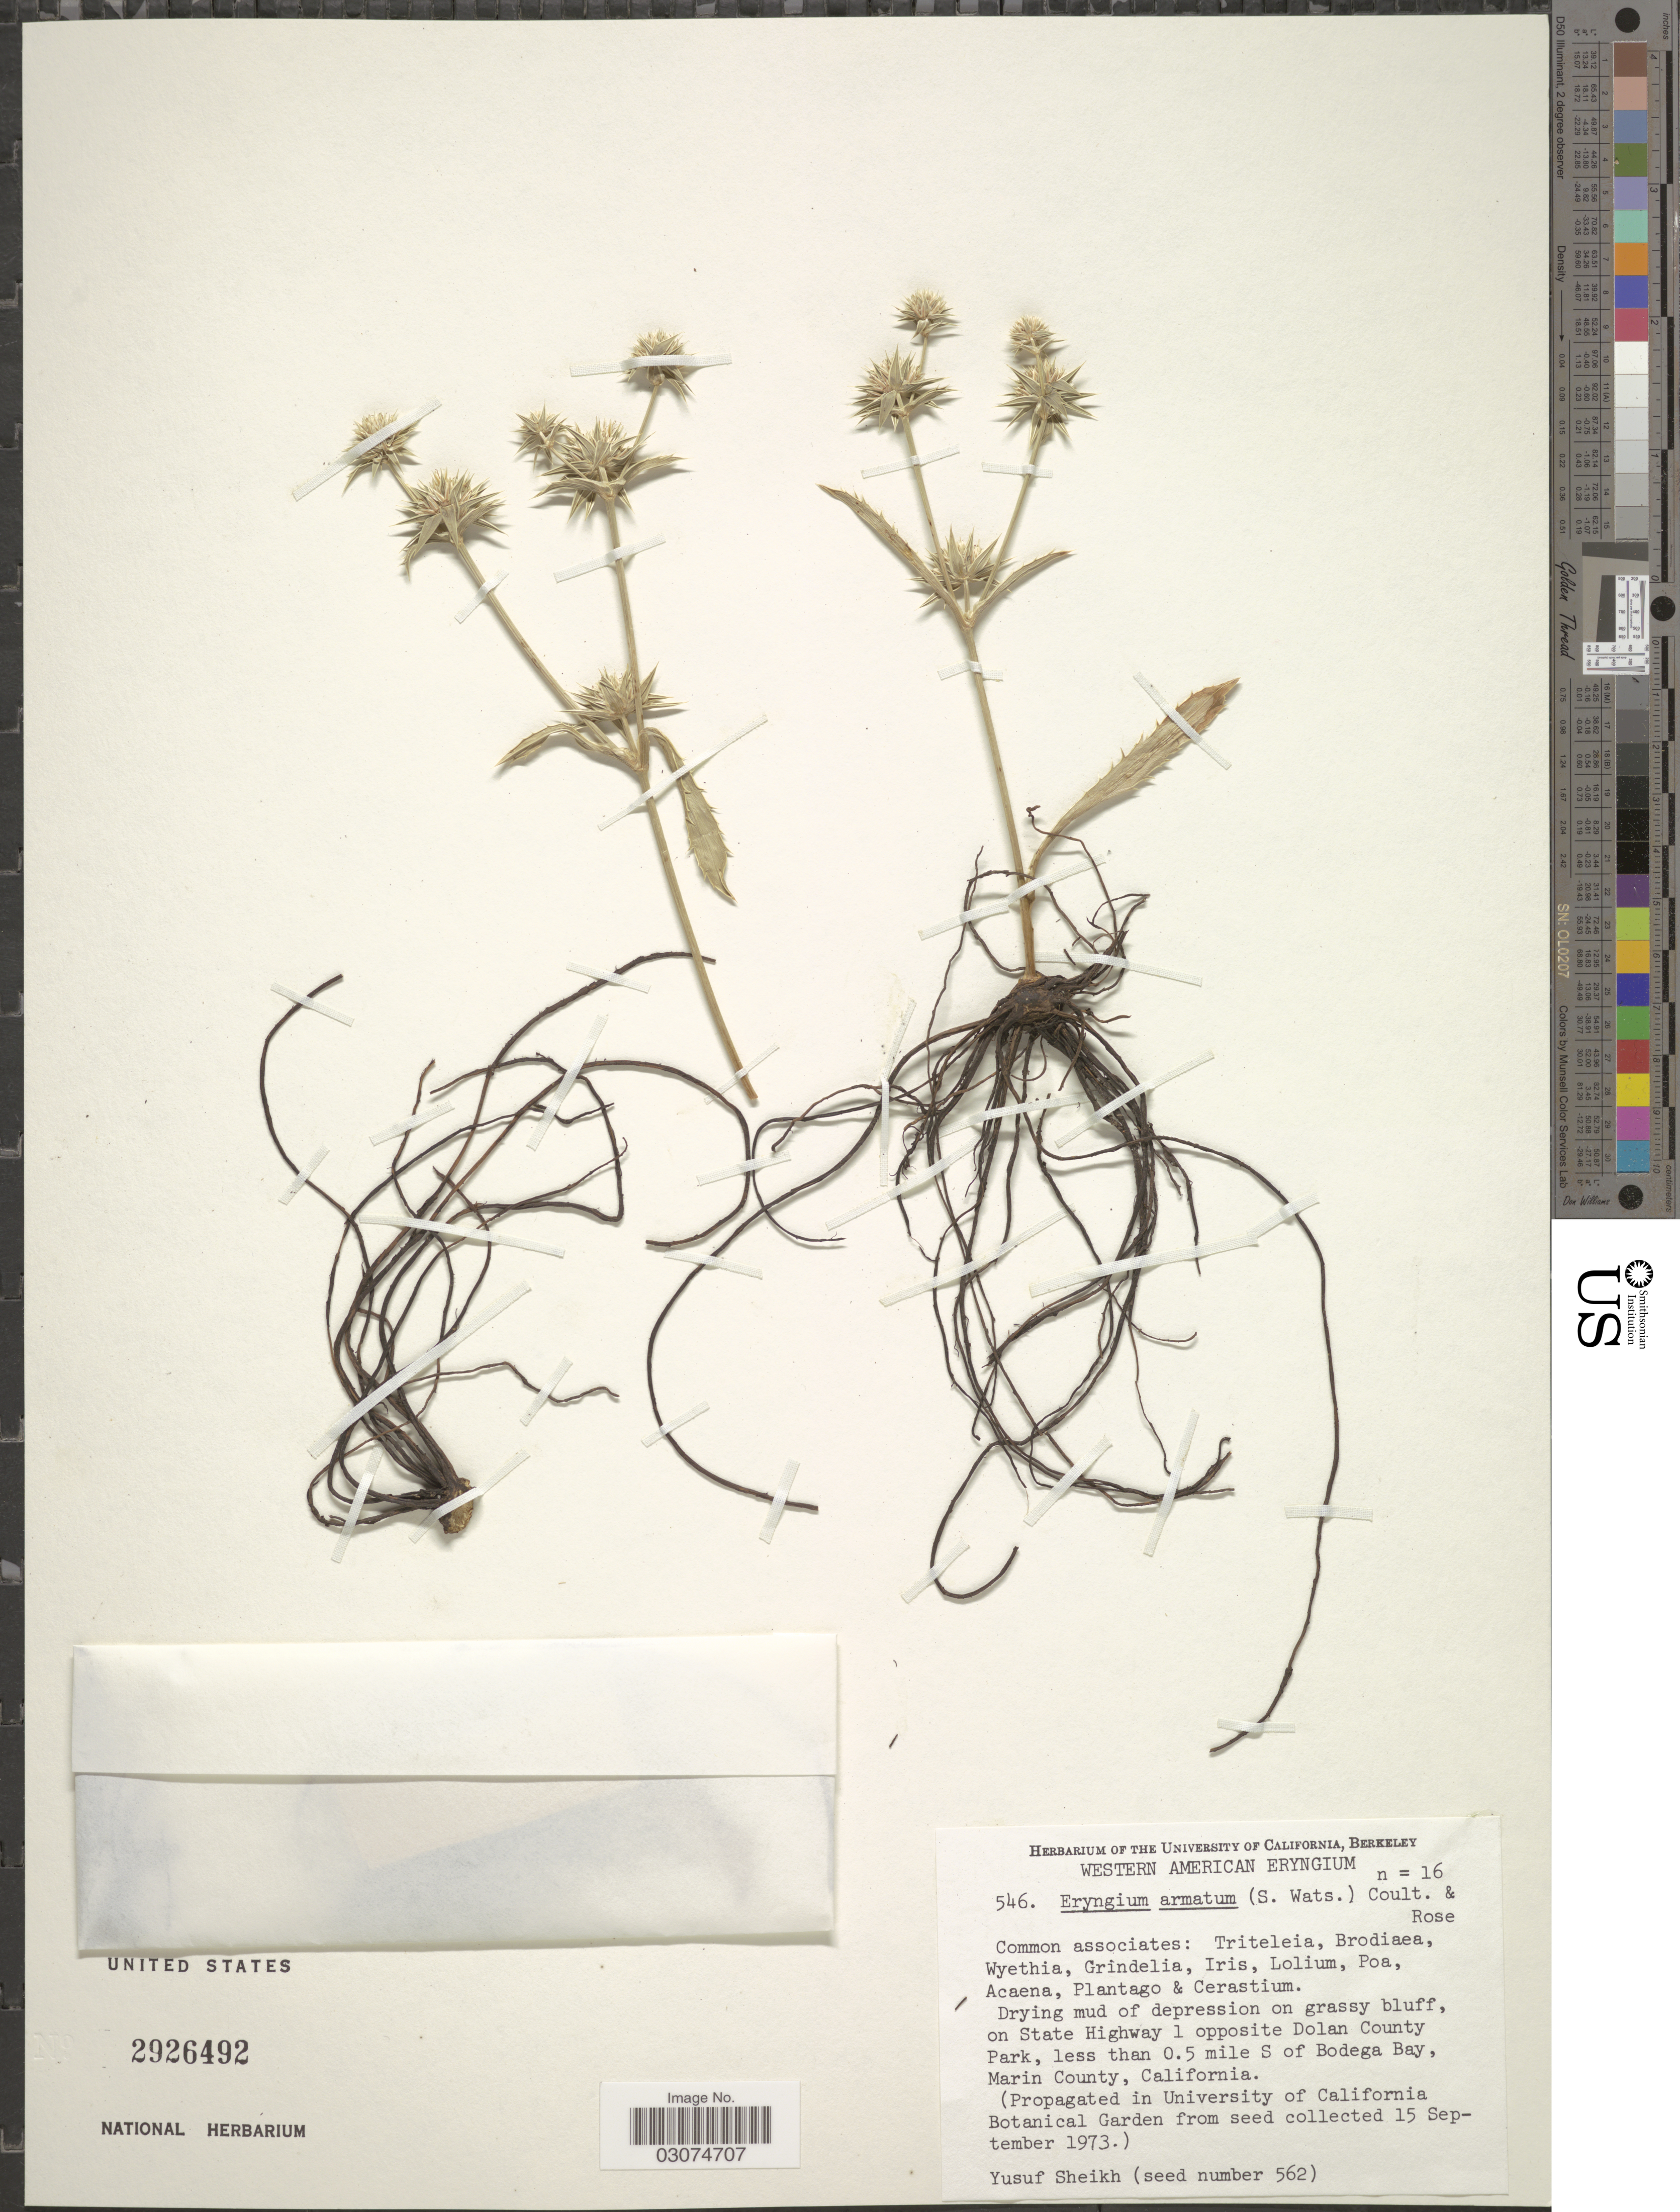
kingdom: Plantae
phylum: Tracheophyta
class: Magnoliopsida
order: Apiales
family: Apiaceae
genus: Eryngium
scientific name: Eryngium armatum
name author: (S. Watson) J.M. Coult. & Rose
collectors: Y. Sheikh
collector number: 546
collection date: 1973-09-15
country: United States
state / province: California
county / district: Marin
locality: On State Highway 1 opposite Dolan County Park, less than 0.5 miles S of Bodega Bay, Marin County.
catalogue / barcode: US 2926492